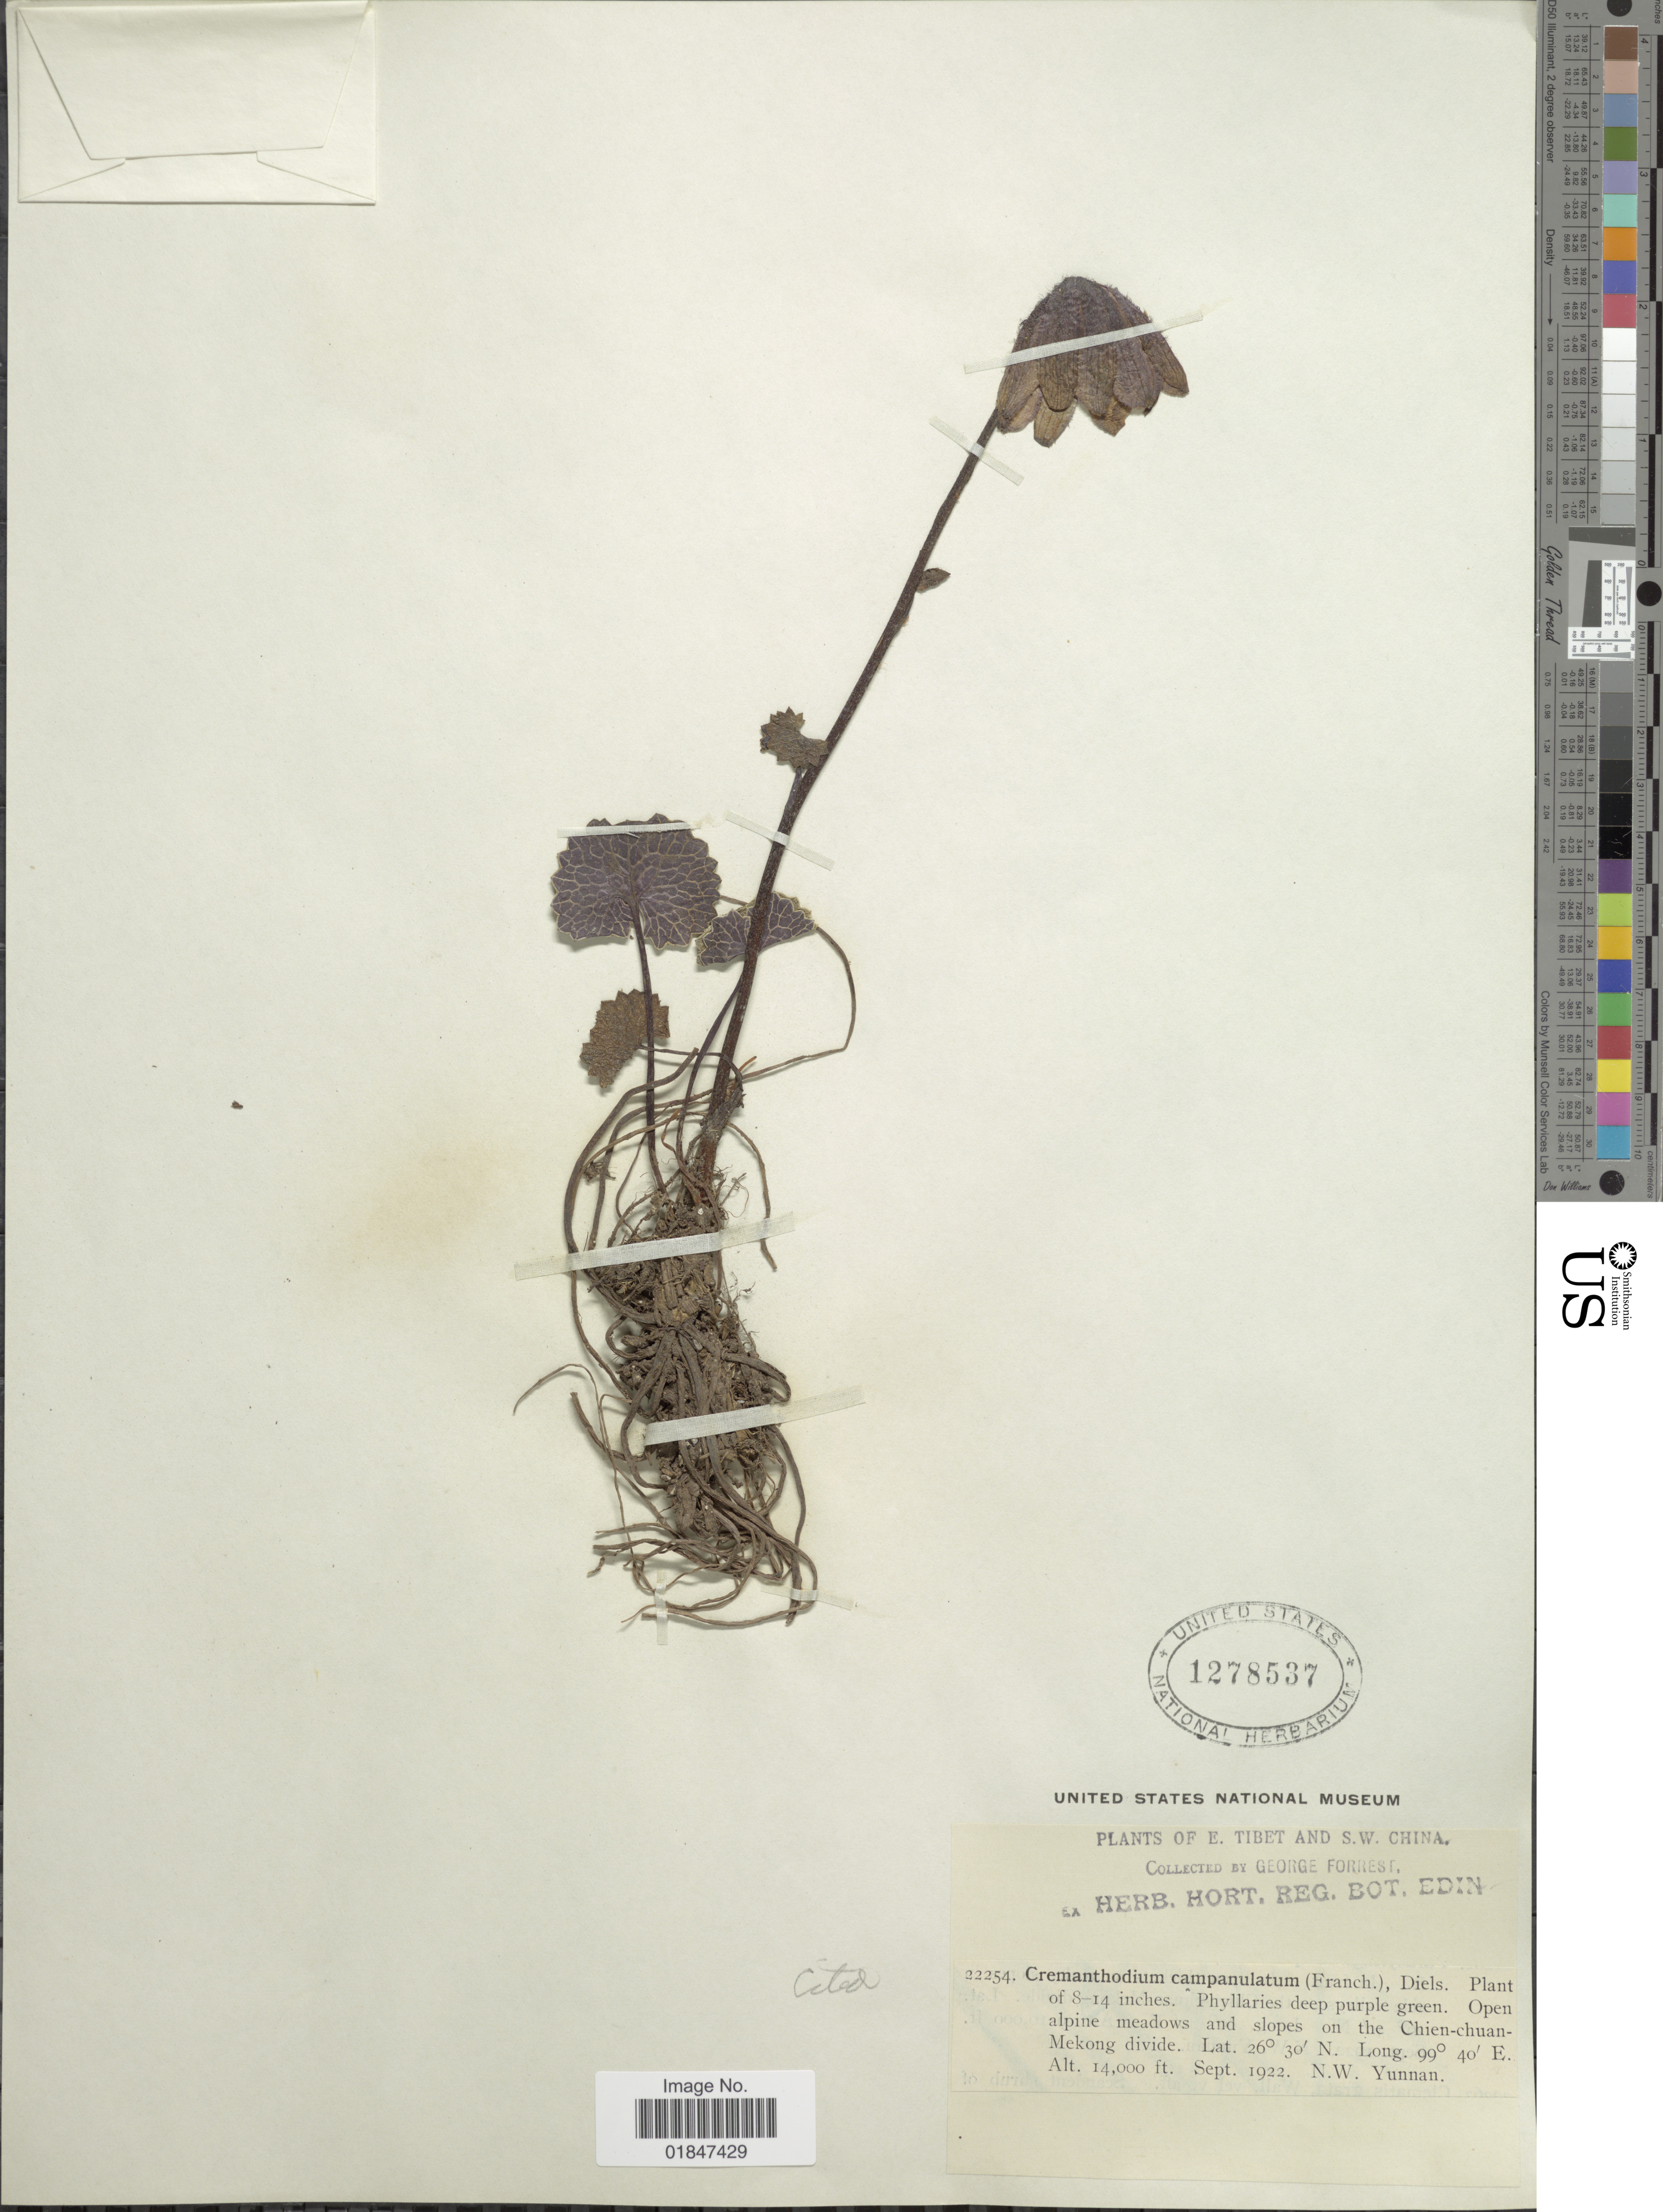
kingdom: Plantae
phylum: Tracheophyta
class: Magnoliopsida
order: Asterales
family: Asteraceae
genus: Cremanthodium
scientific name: Cremanthodium campanulatum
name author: Diels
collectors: G. Forrest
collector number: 22254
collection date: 1922-09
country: China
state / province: Yunnan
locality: E. Tibet and S.W. China, Open alpine meadows and slopes on the Chien-chuan-Mekong divide, N.W. Yunnan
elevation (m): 4267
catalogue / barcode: US 1278537